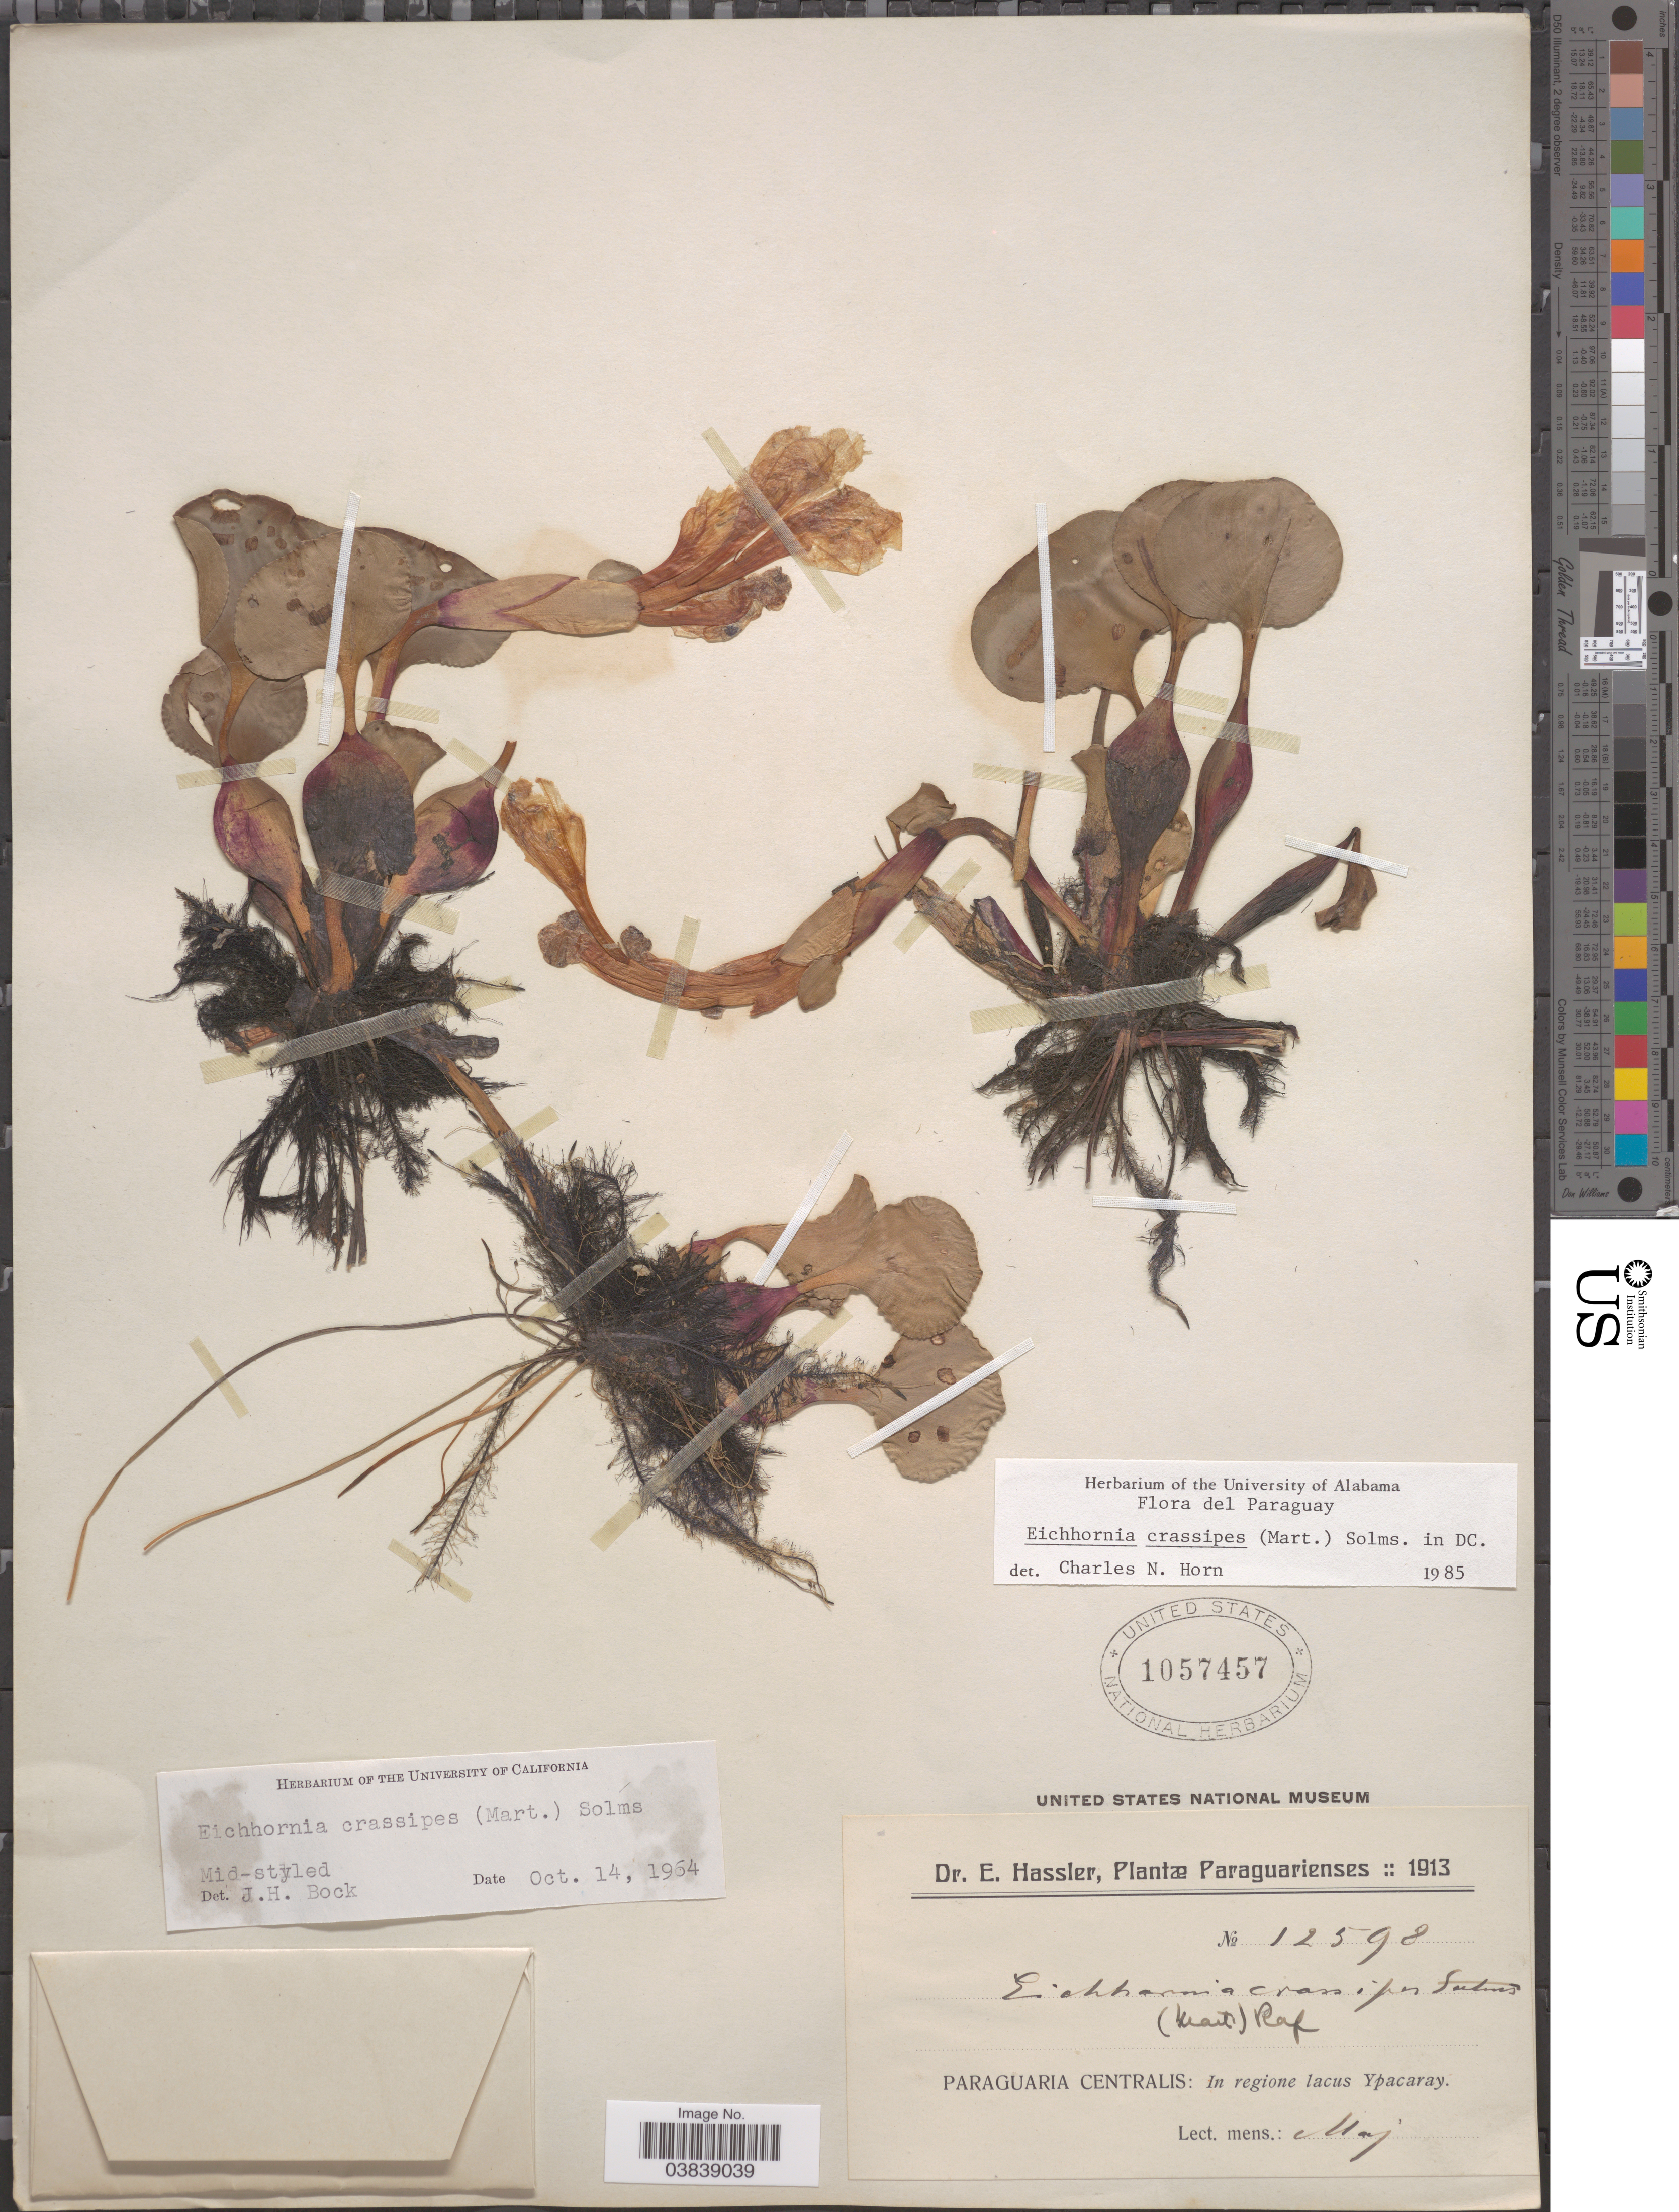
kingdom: Plantae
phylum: Tracheophyta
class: Liliopsida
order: Commelinales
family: Pontederiaceae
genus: Eichhornia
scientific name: Eichhornia crassipes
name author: (Mart.) Solms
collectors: E. Hassler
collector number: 12598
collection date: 1913-05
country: Paraguay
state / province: Paraguari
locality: Paraguaria Centralis: In regione lacus Ypacaray.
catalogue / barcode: US 1057457